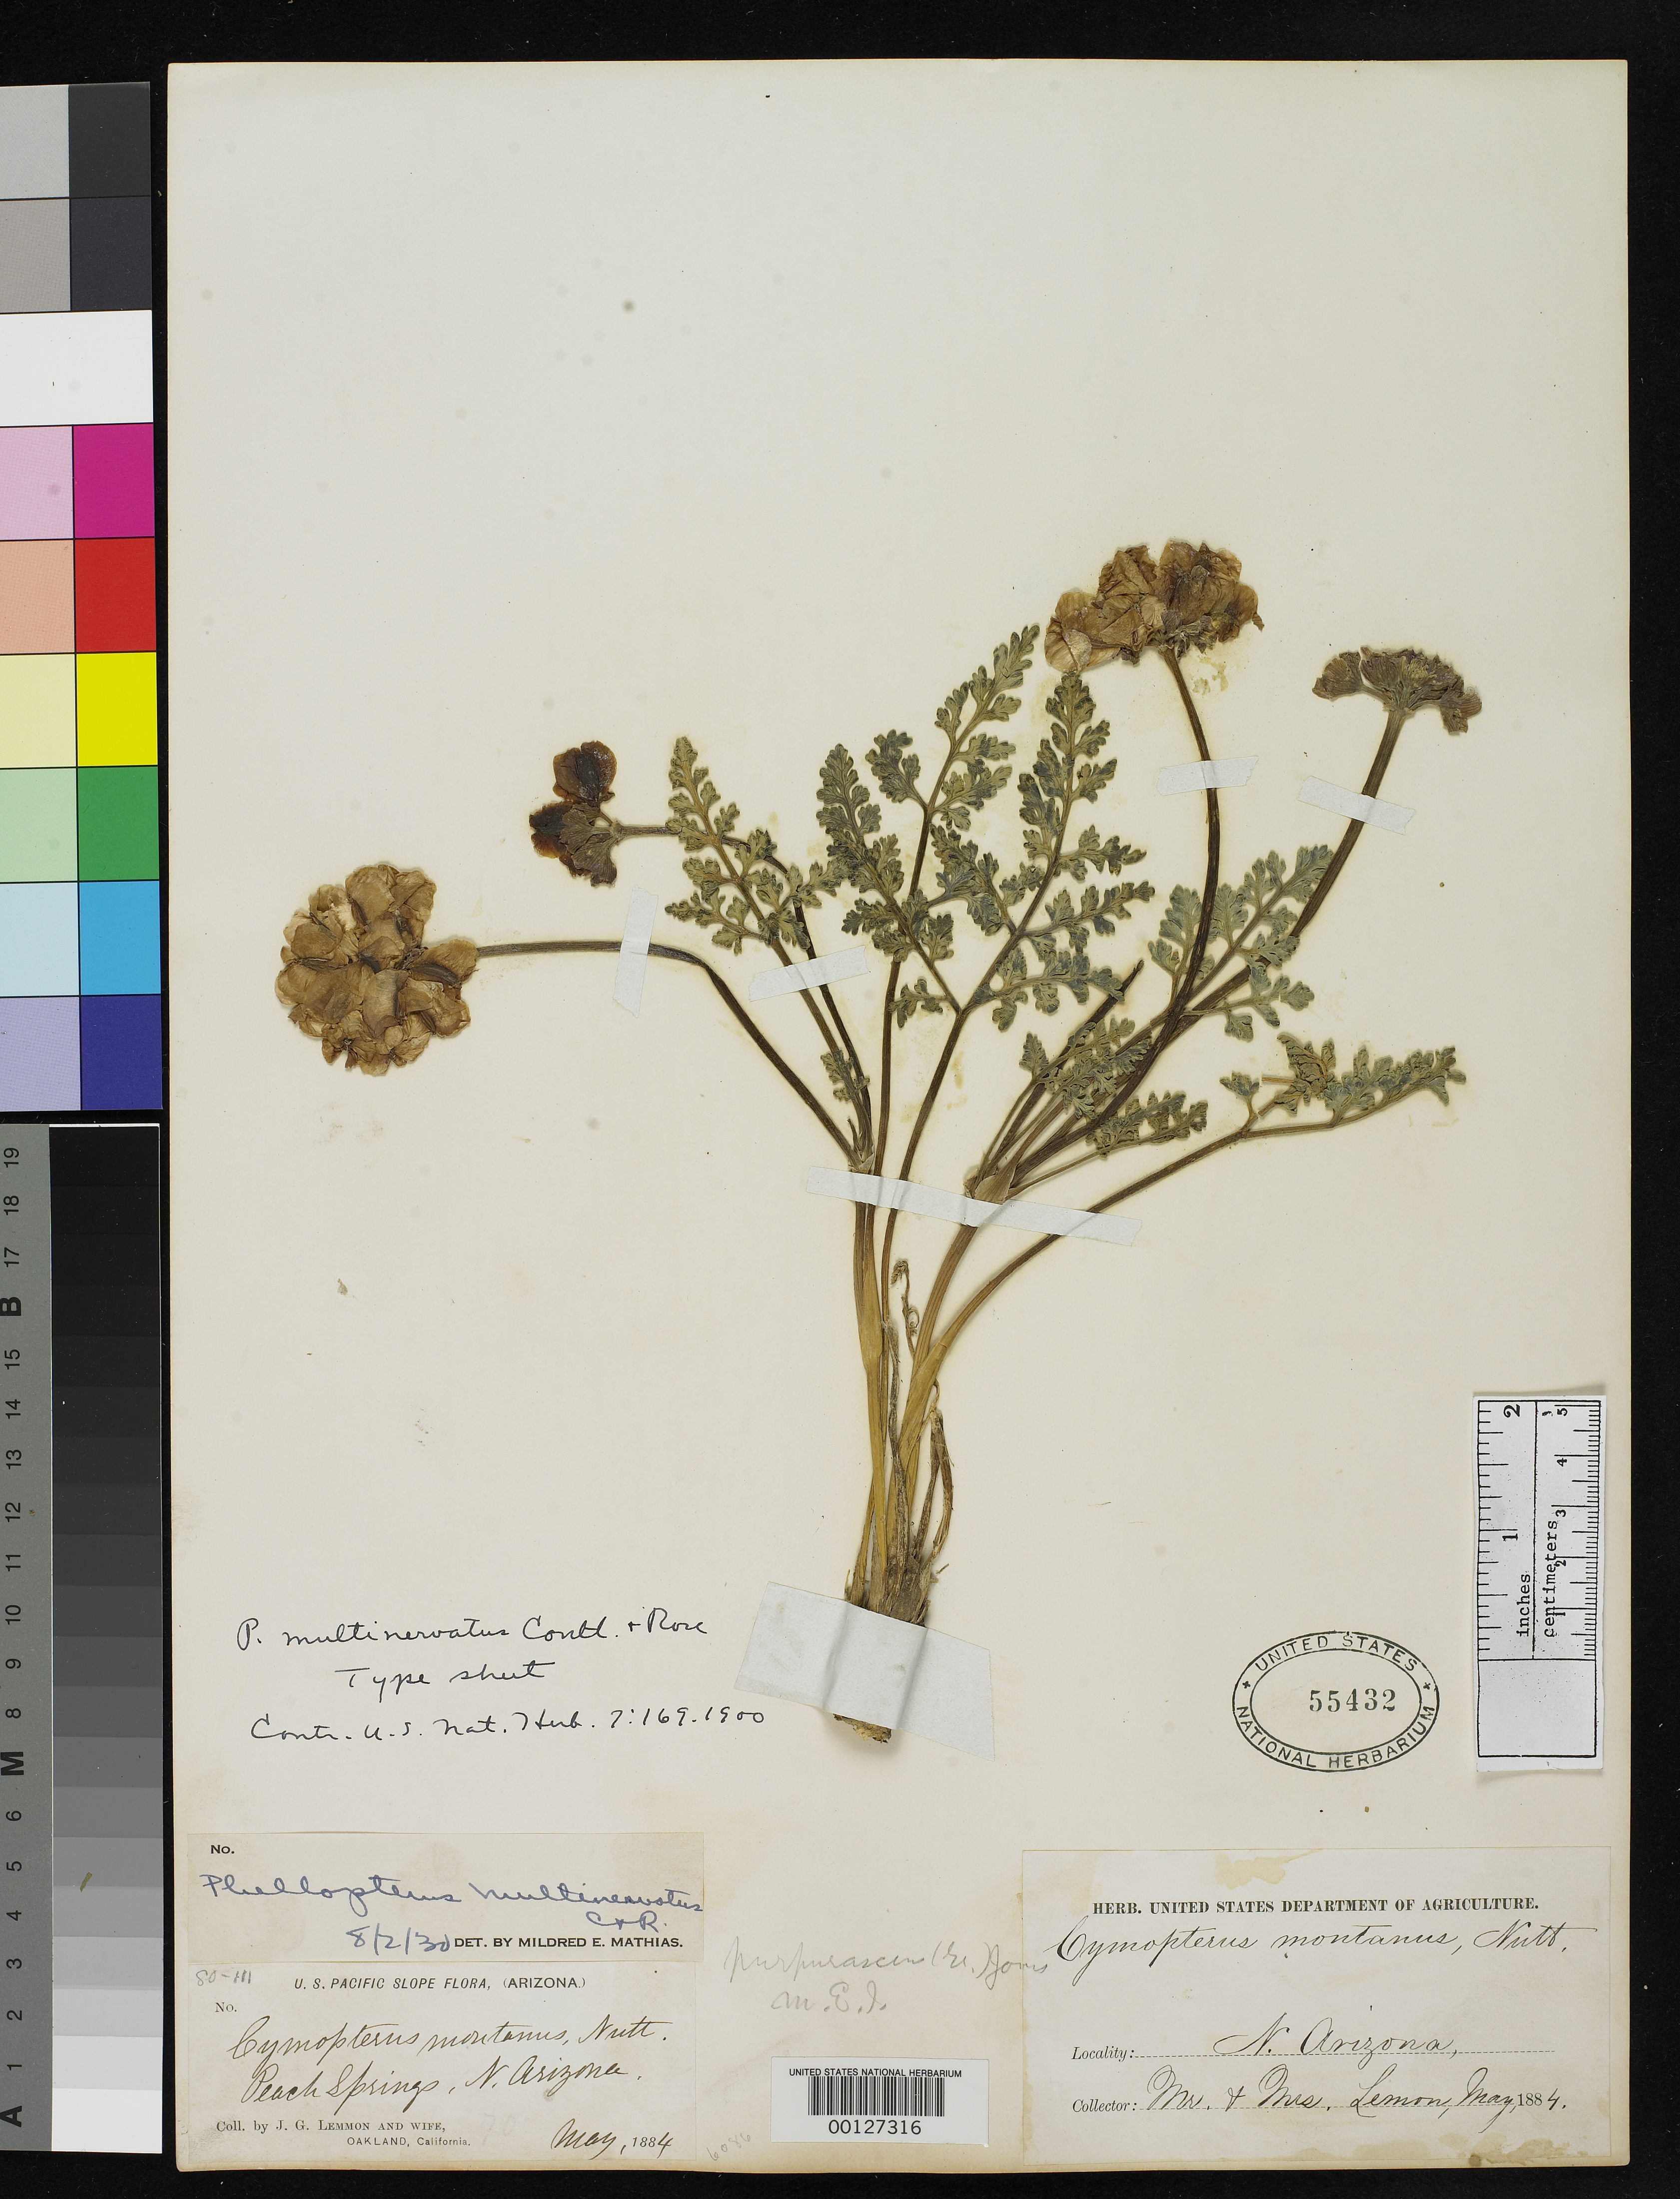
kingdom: Plantae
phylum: Tracheophyta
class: Magnoliopsida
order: Apiales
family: Apiaceae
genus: Phellopterus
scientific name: Phellopterus multinervatus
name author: J.M. Coult. & Rose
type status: Isotype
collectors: J. G. Lemmon & J. Lemmon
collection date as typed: May 1884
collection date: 1884-05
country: United States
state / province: Arizona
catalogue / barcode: US 55432